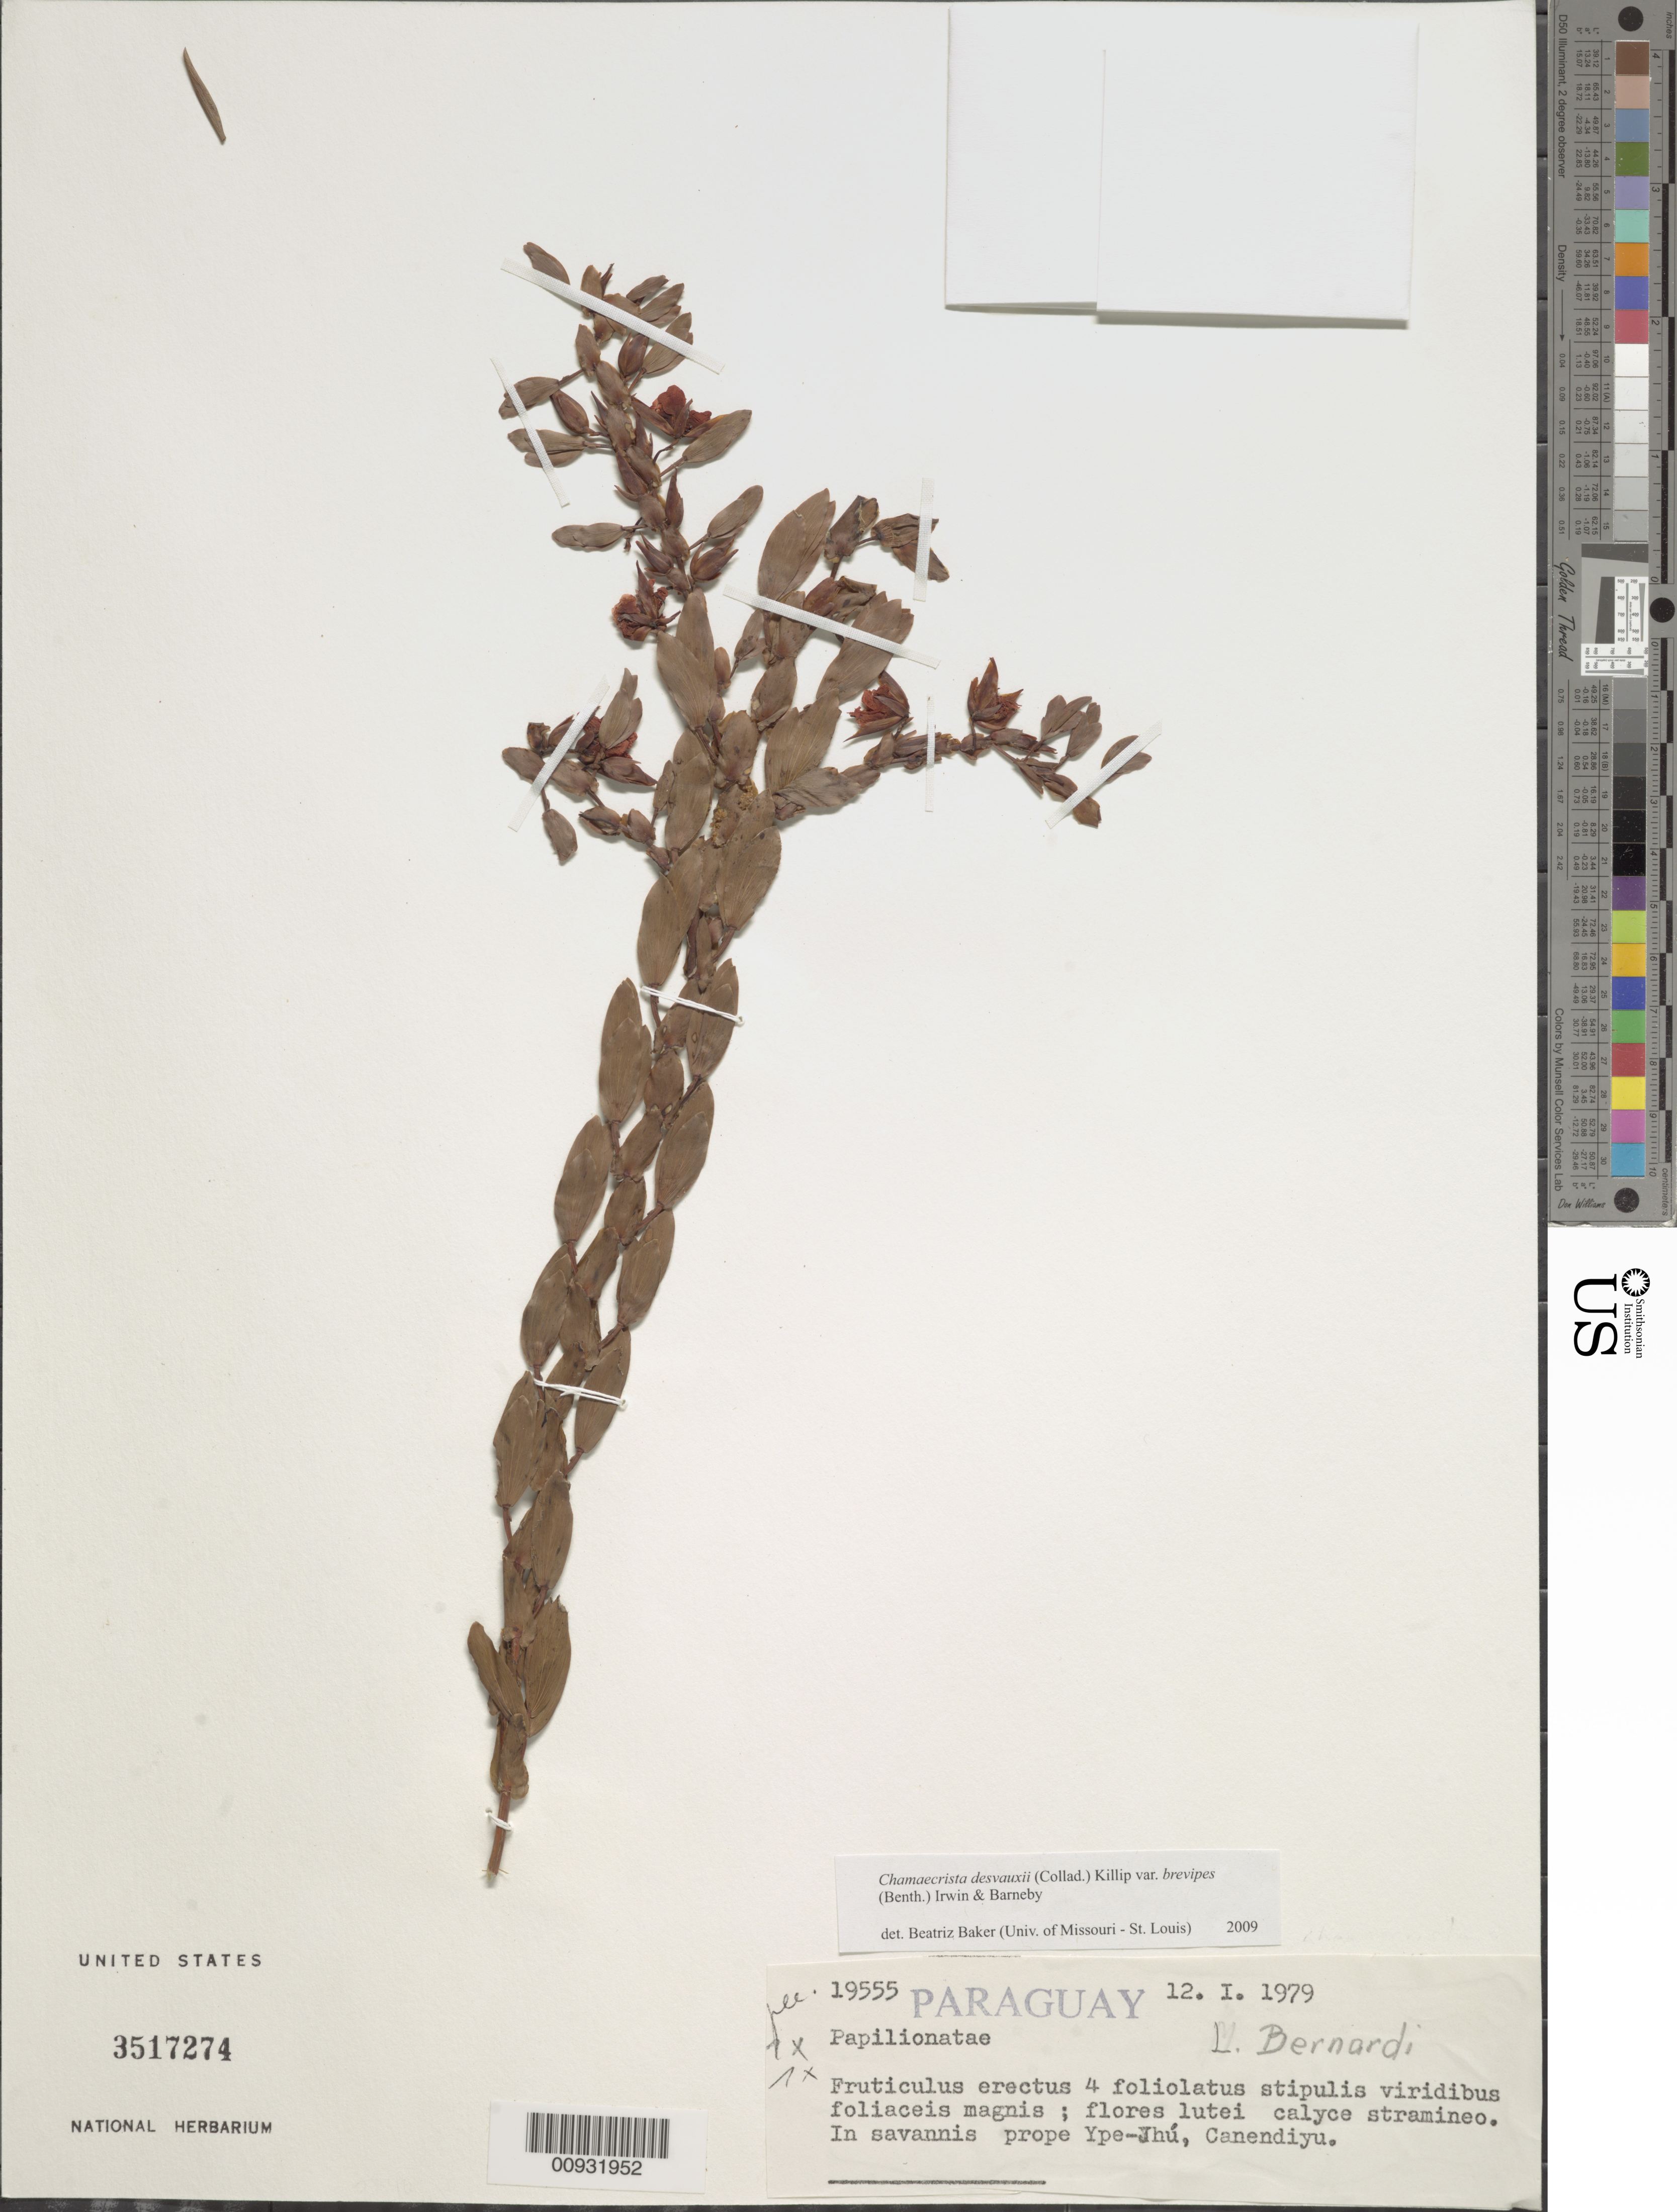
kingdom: Plantae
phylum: Tracheophyta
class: Magnoliopsida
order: Fabales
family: Fabaceae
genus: Chamaecrista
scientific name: Chamaecrista desvauxii var. brevipes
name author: (Benth.) H.S. Irwin & Barneby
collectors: L. Bernardi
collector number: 19555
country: Paraguay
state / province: Canindeyú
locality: Near Ype-Jhu.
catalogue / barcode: US 3517274